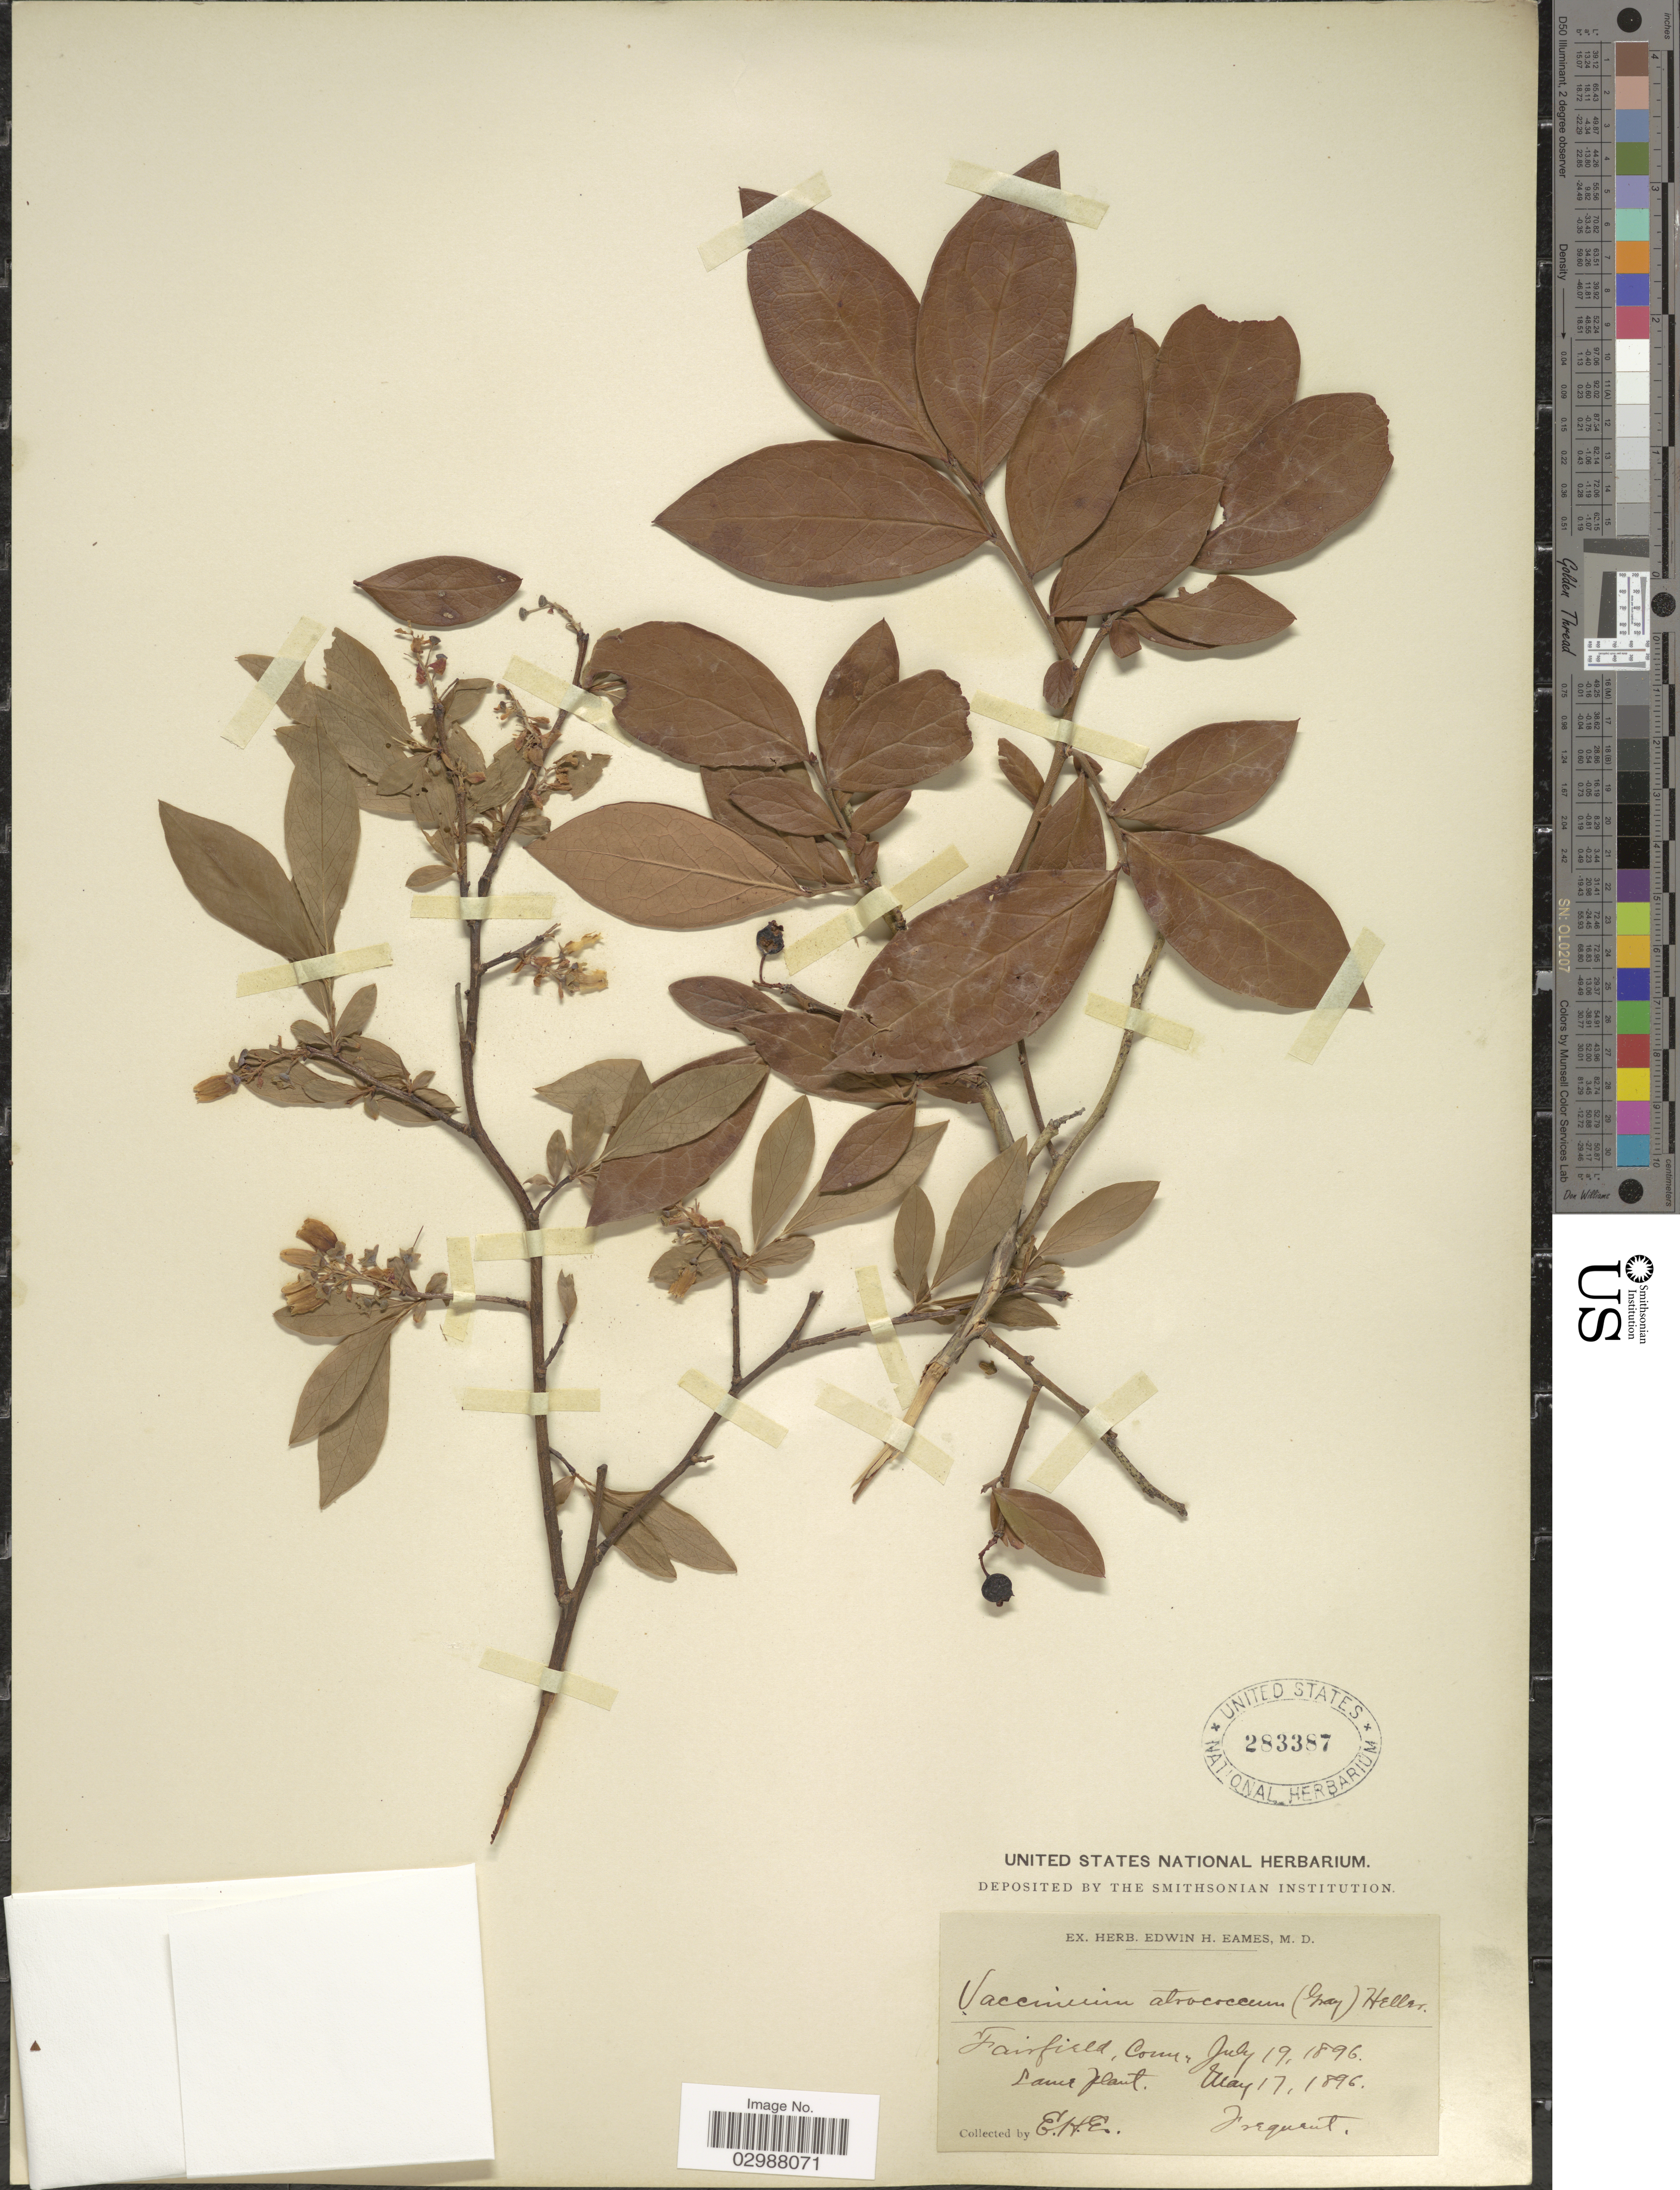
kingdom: Plantae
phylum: Tracheophyta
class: Magnoliopsida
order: Ericales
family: Ericaceae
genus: Vaccinium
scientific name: Vaccinium corymbosum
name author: L.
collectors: E. H. Eames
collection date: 1896-05-17/1896-07-19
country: United States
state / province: Connecticut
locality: Fairfield.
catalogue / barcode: US 283387